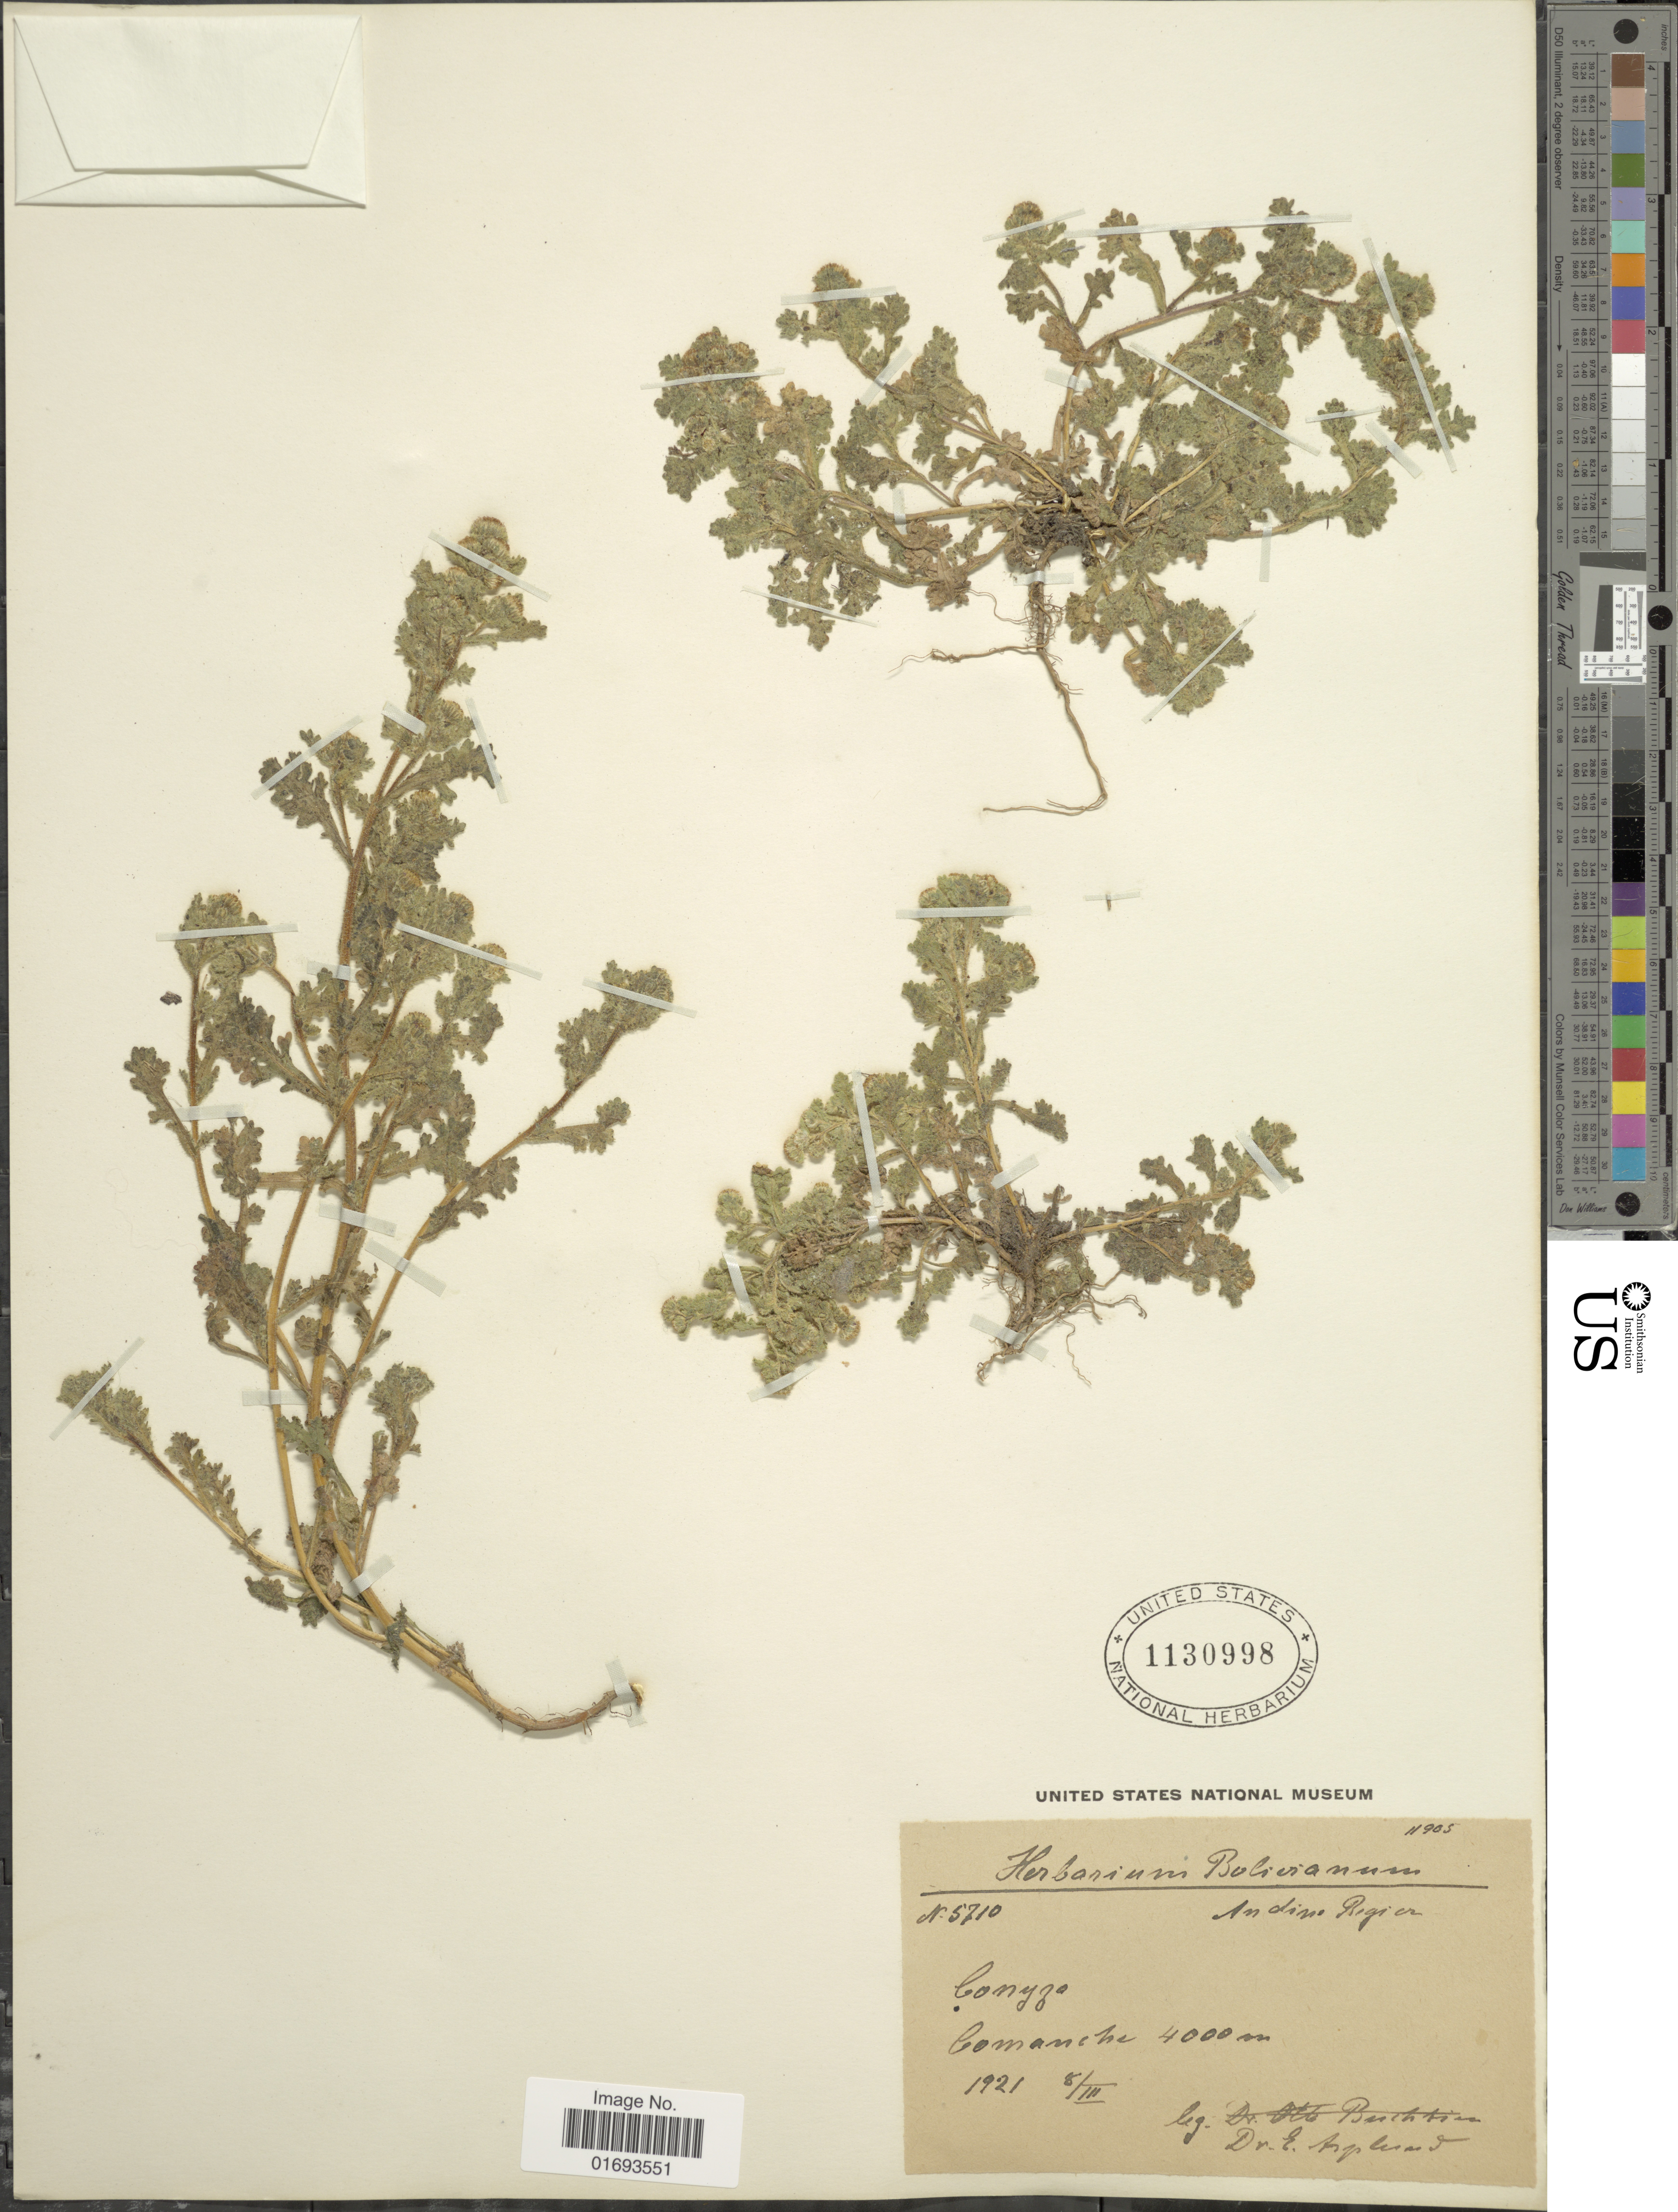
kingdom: Plantae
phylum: Tracheophyta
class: Magnoliopsida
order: Asterales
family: Asteraceae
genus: Egletes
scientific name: Egletes viscosa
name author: (L.) Less.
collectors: E. Asplund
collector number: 5710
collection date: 1921-03-08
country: Bolivia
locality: Comanche.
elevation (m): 4000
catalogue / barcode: US 1130998